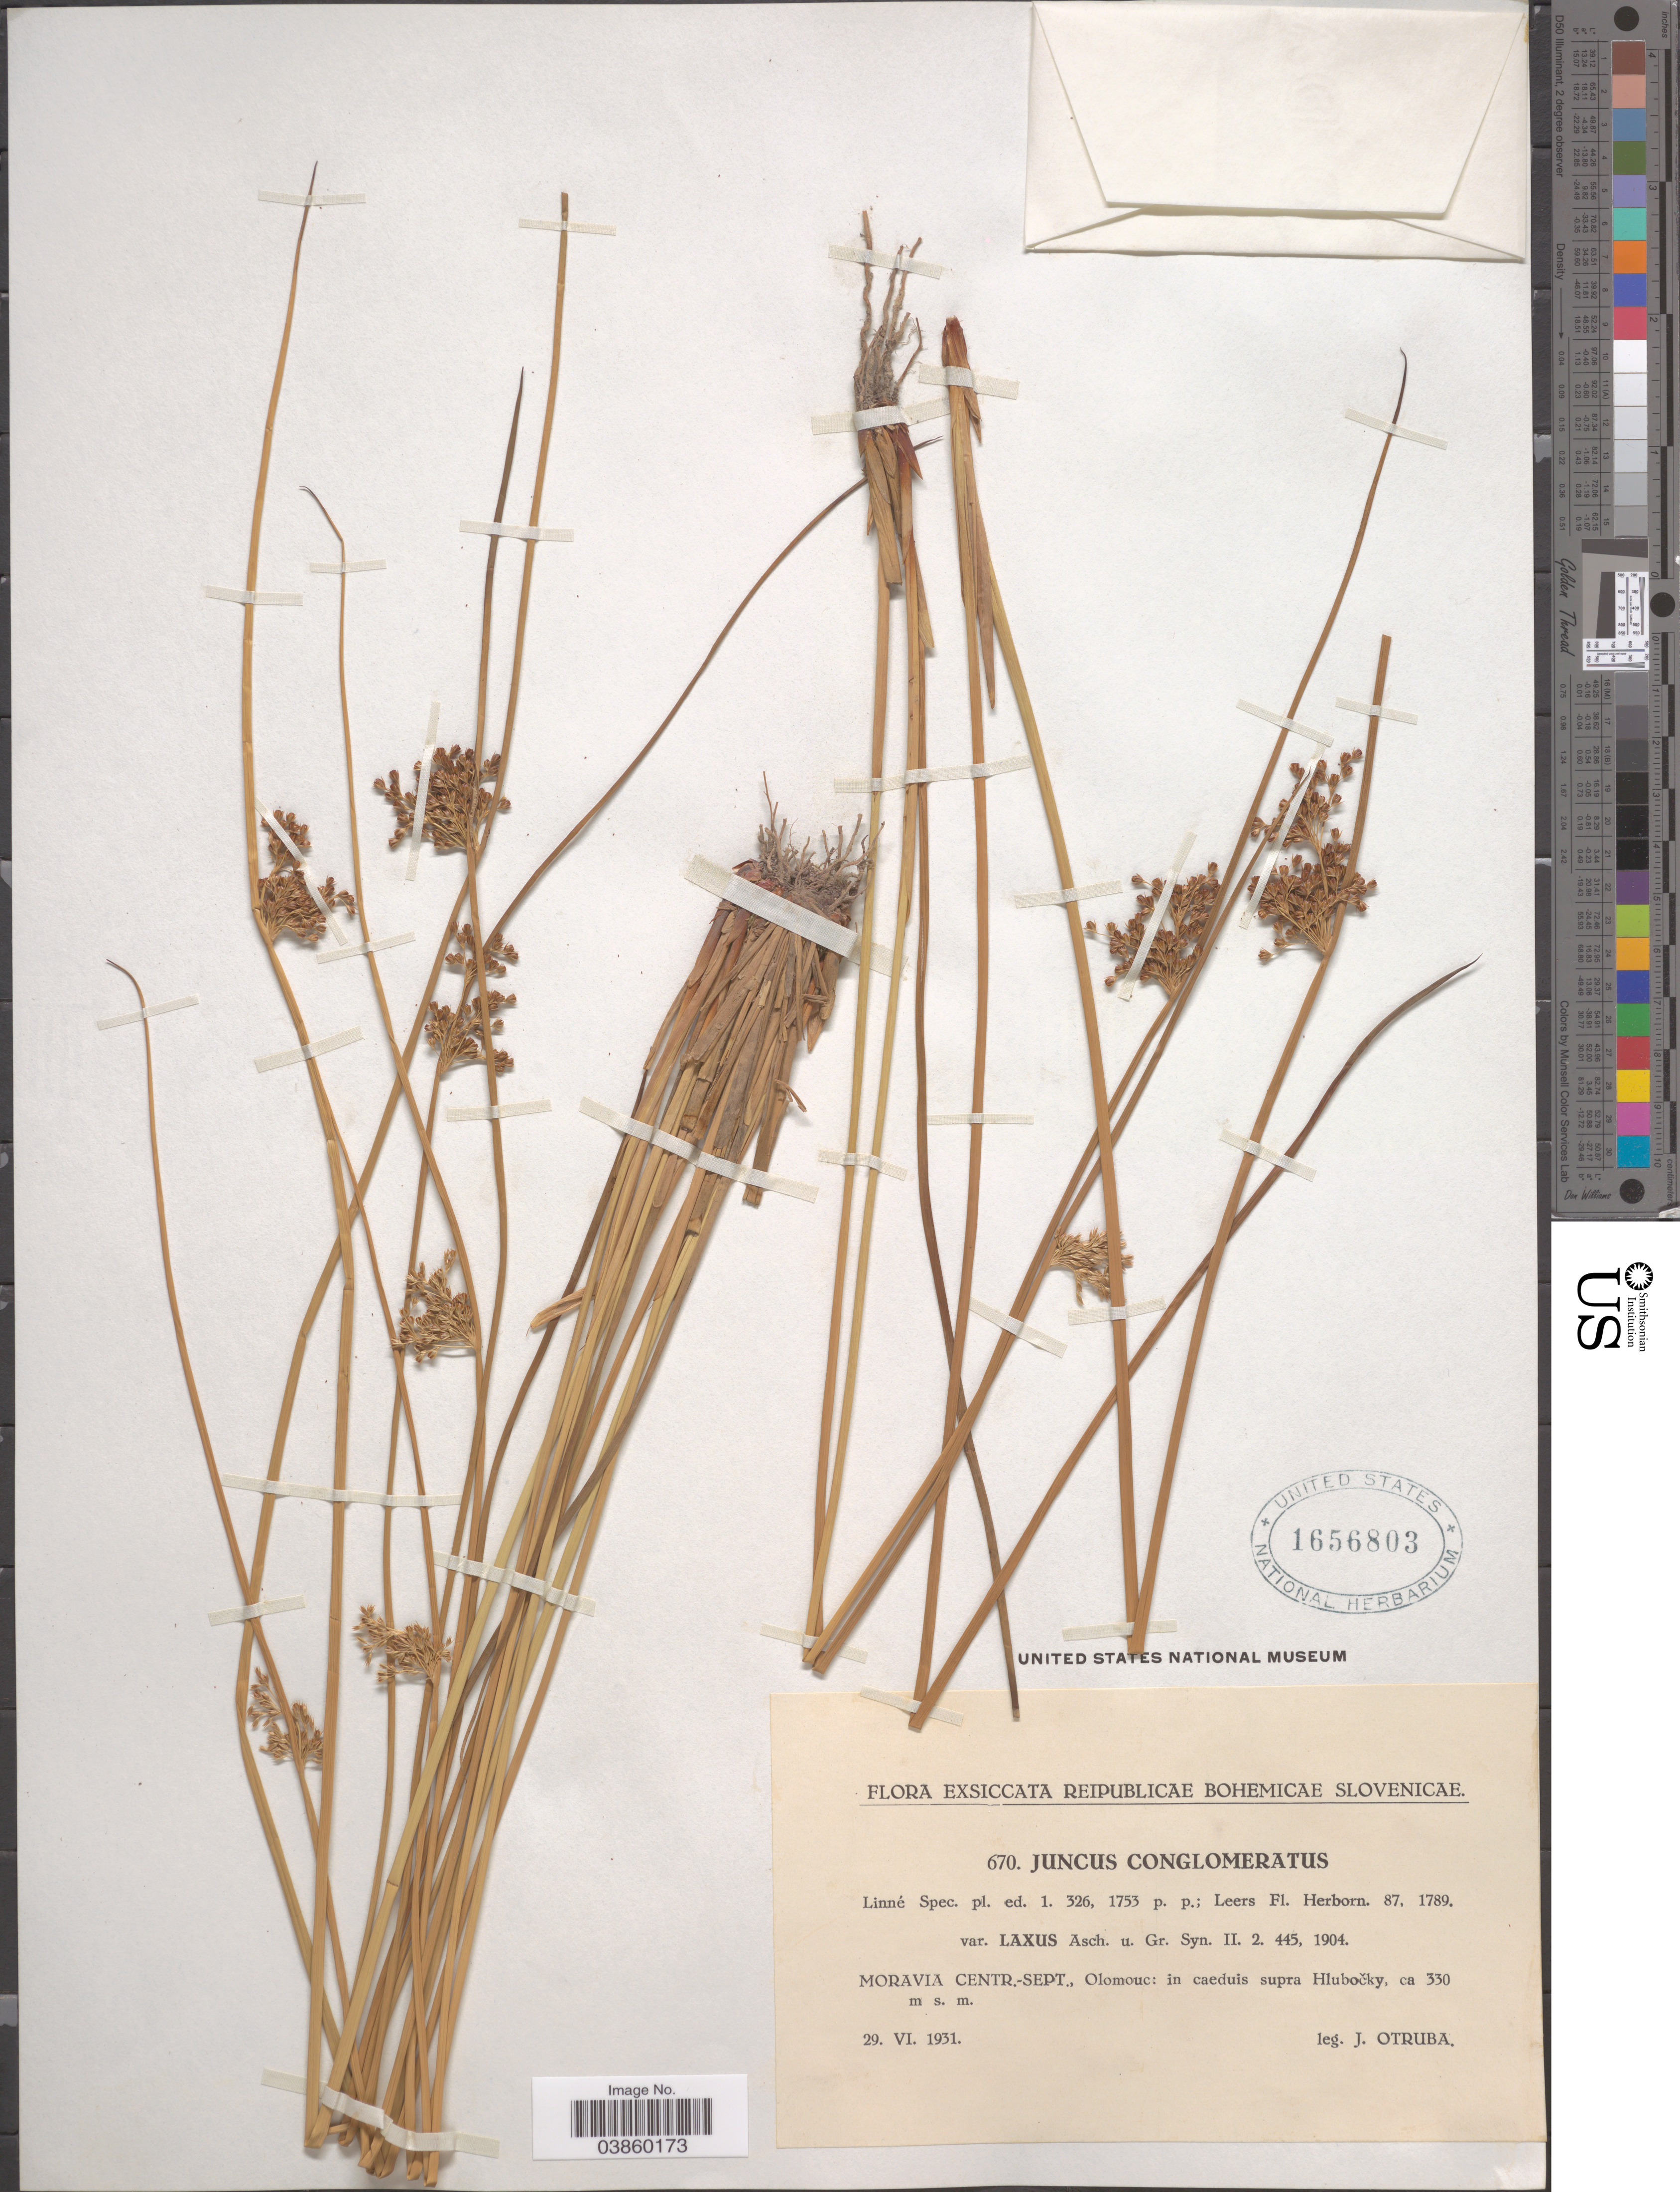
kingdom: Plantae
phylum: Tracheophyta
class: Liliopsida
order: Poales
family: Juncaceae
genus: Juncus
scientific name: Juncus conglomeratus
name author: L.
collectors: J. Otruba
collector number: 670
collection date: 1931-06-29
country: Czechia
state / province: Olomouc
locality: Reipublicae Bohemicae Slovenicae. Moravia Centr.-Sept.: in caeduis supra Hlubočky.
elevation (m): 330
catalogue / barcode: US 1656803